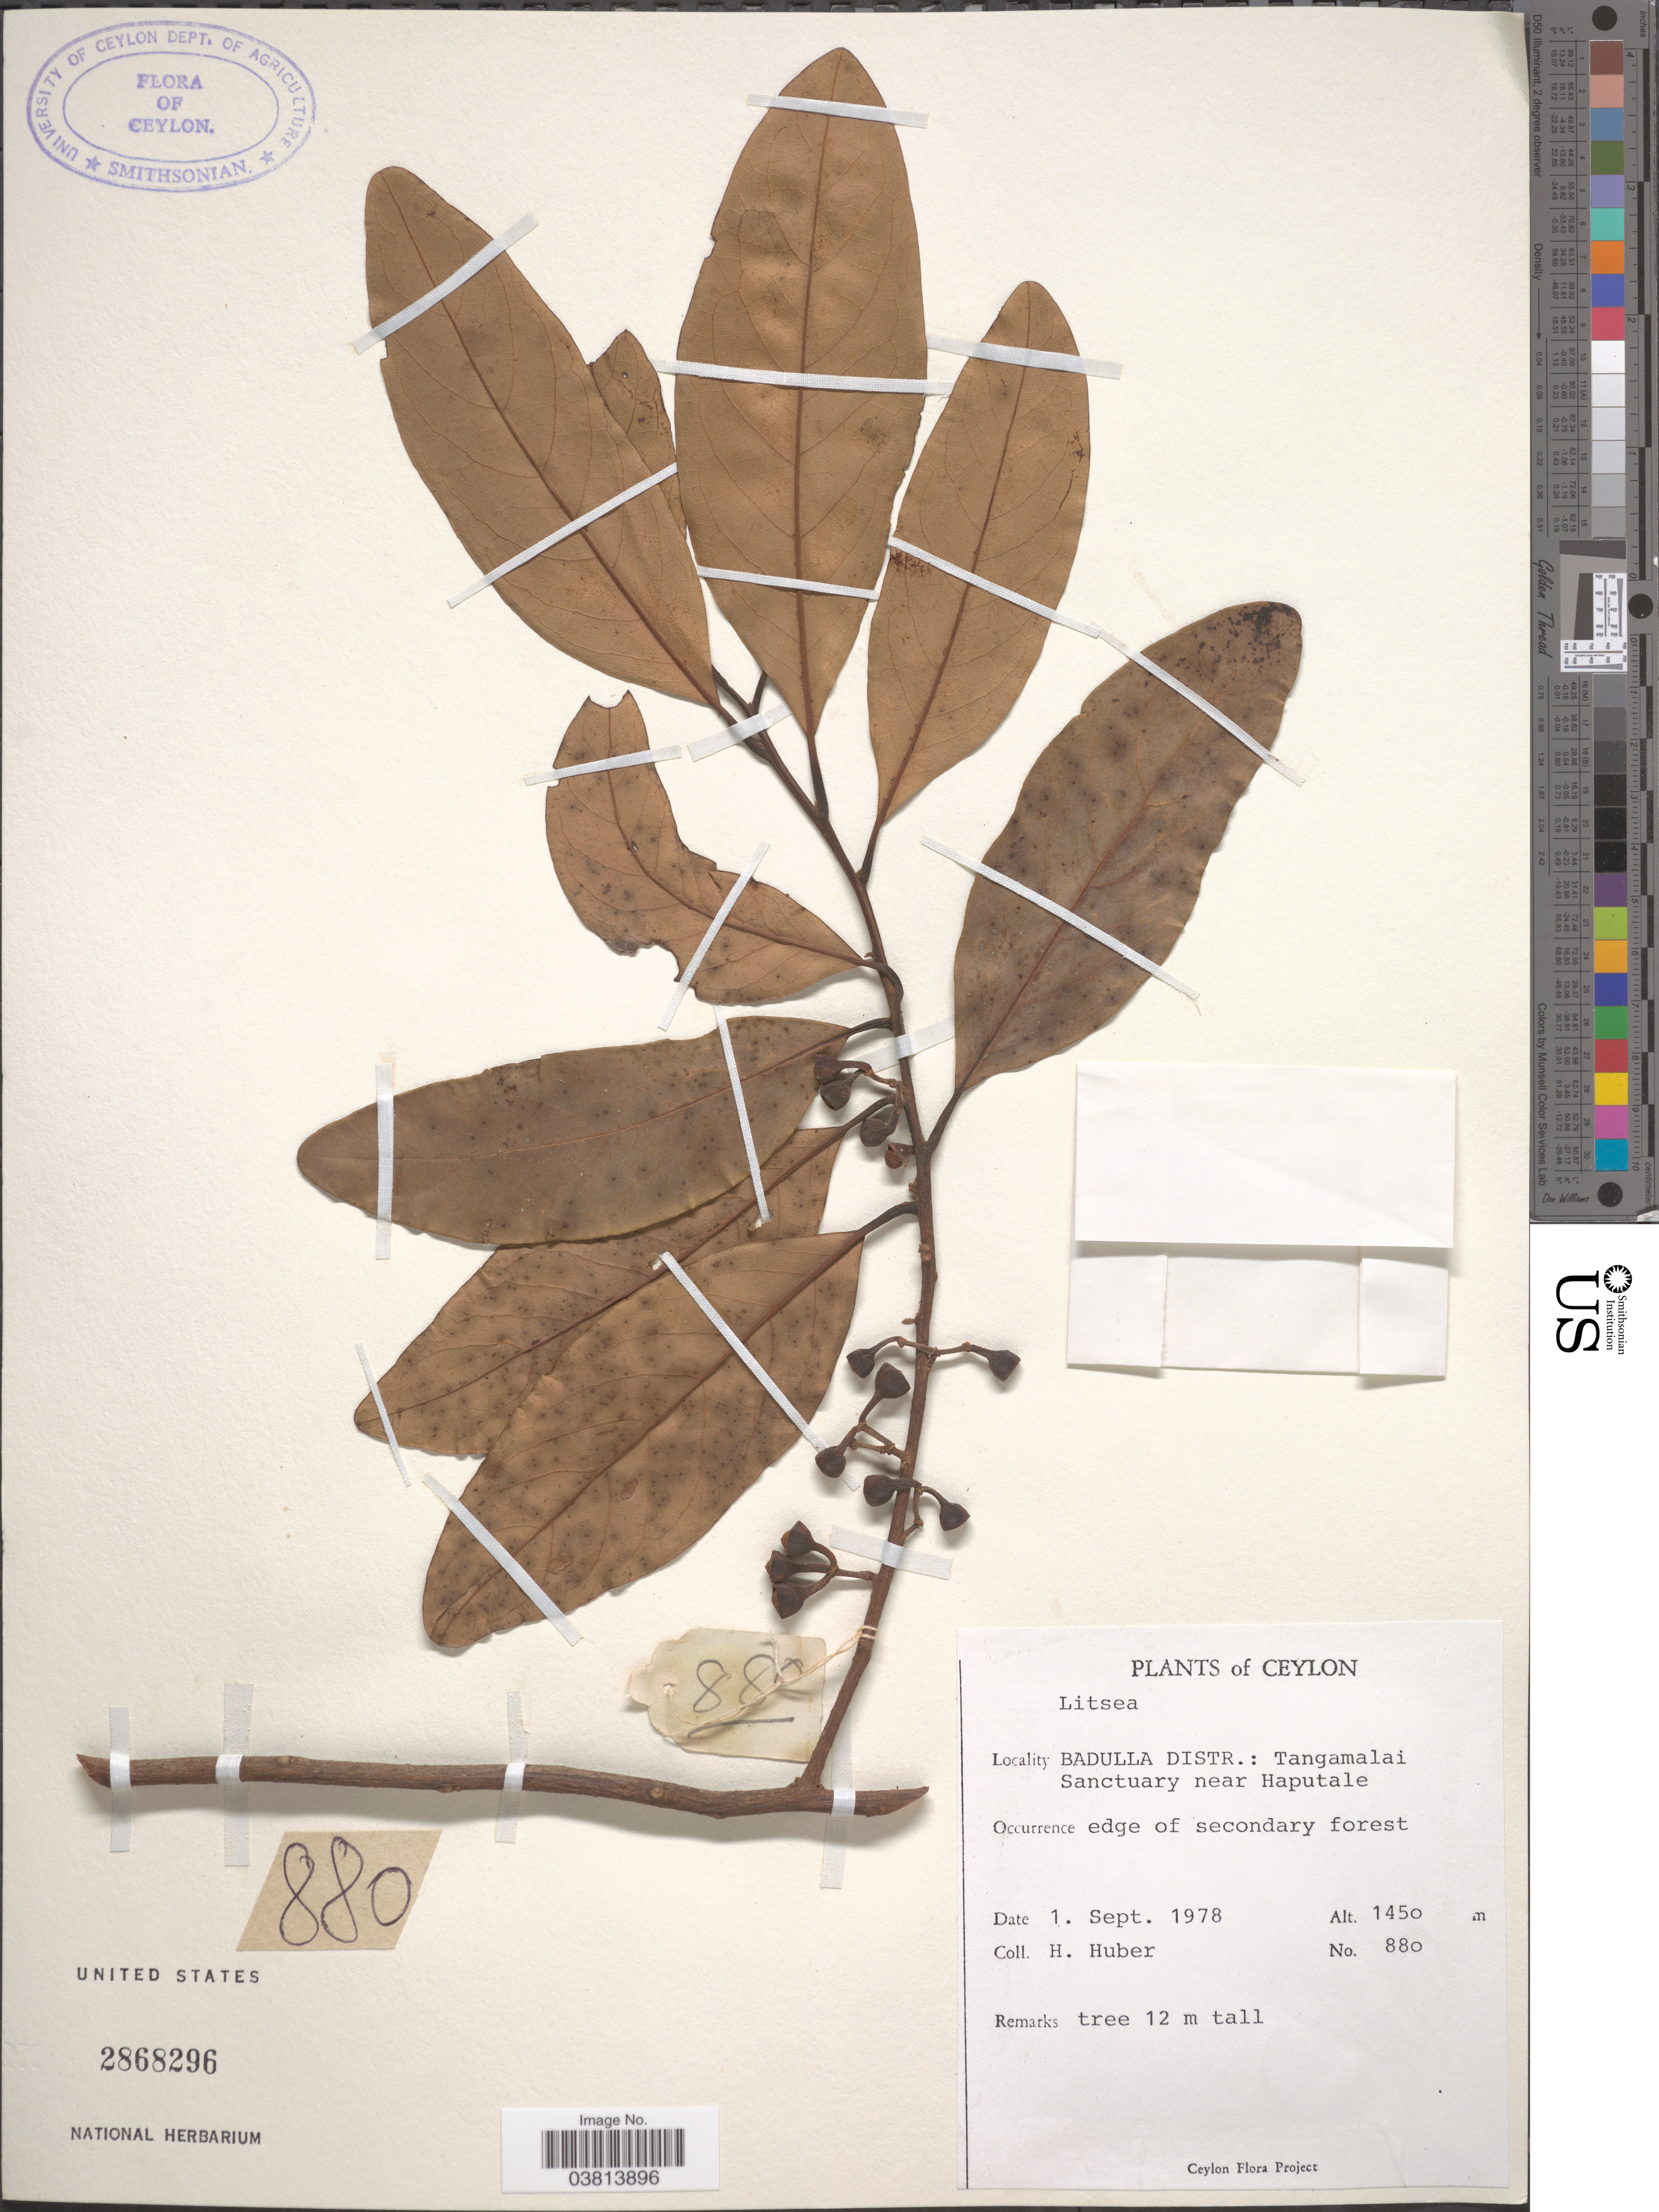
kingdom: Plantae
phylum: Tracheophyta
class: Magnoliopsida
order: Laurales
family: Lauraceae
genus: Litsea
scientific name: Litsea sp.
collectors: H. Huber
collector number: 880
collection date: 1978-09-01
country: Sri Lanka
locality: Ceylon. Badulla Distr.: Tangamalai Sanctuary near Haputale.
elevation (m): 1450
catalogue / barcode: US 2868296